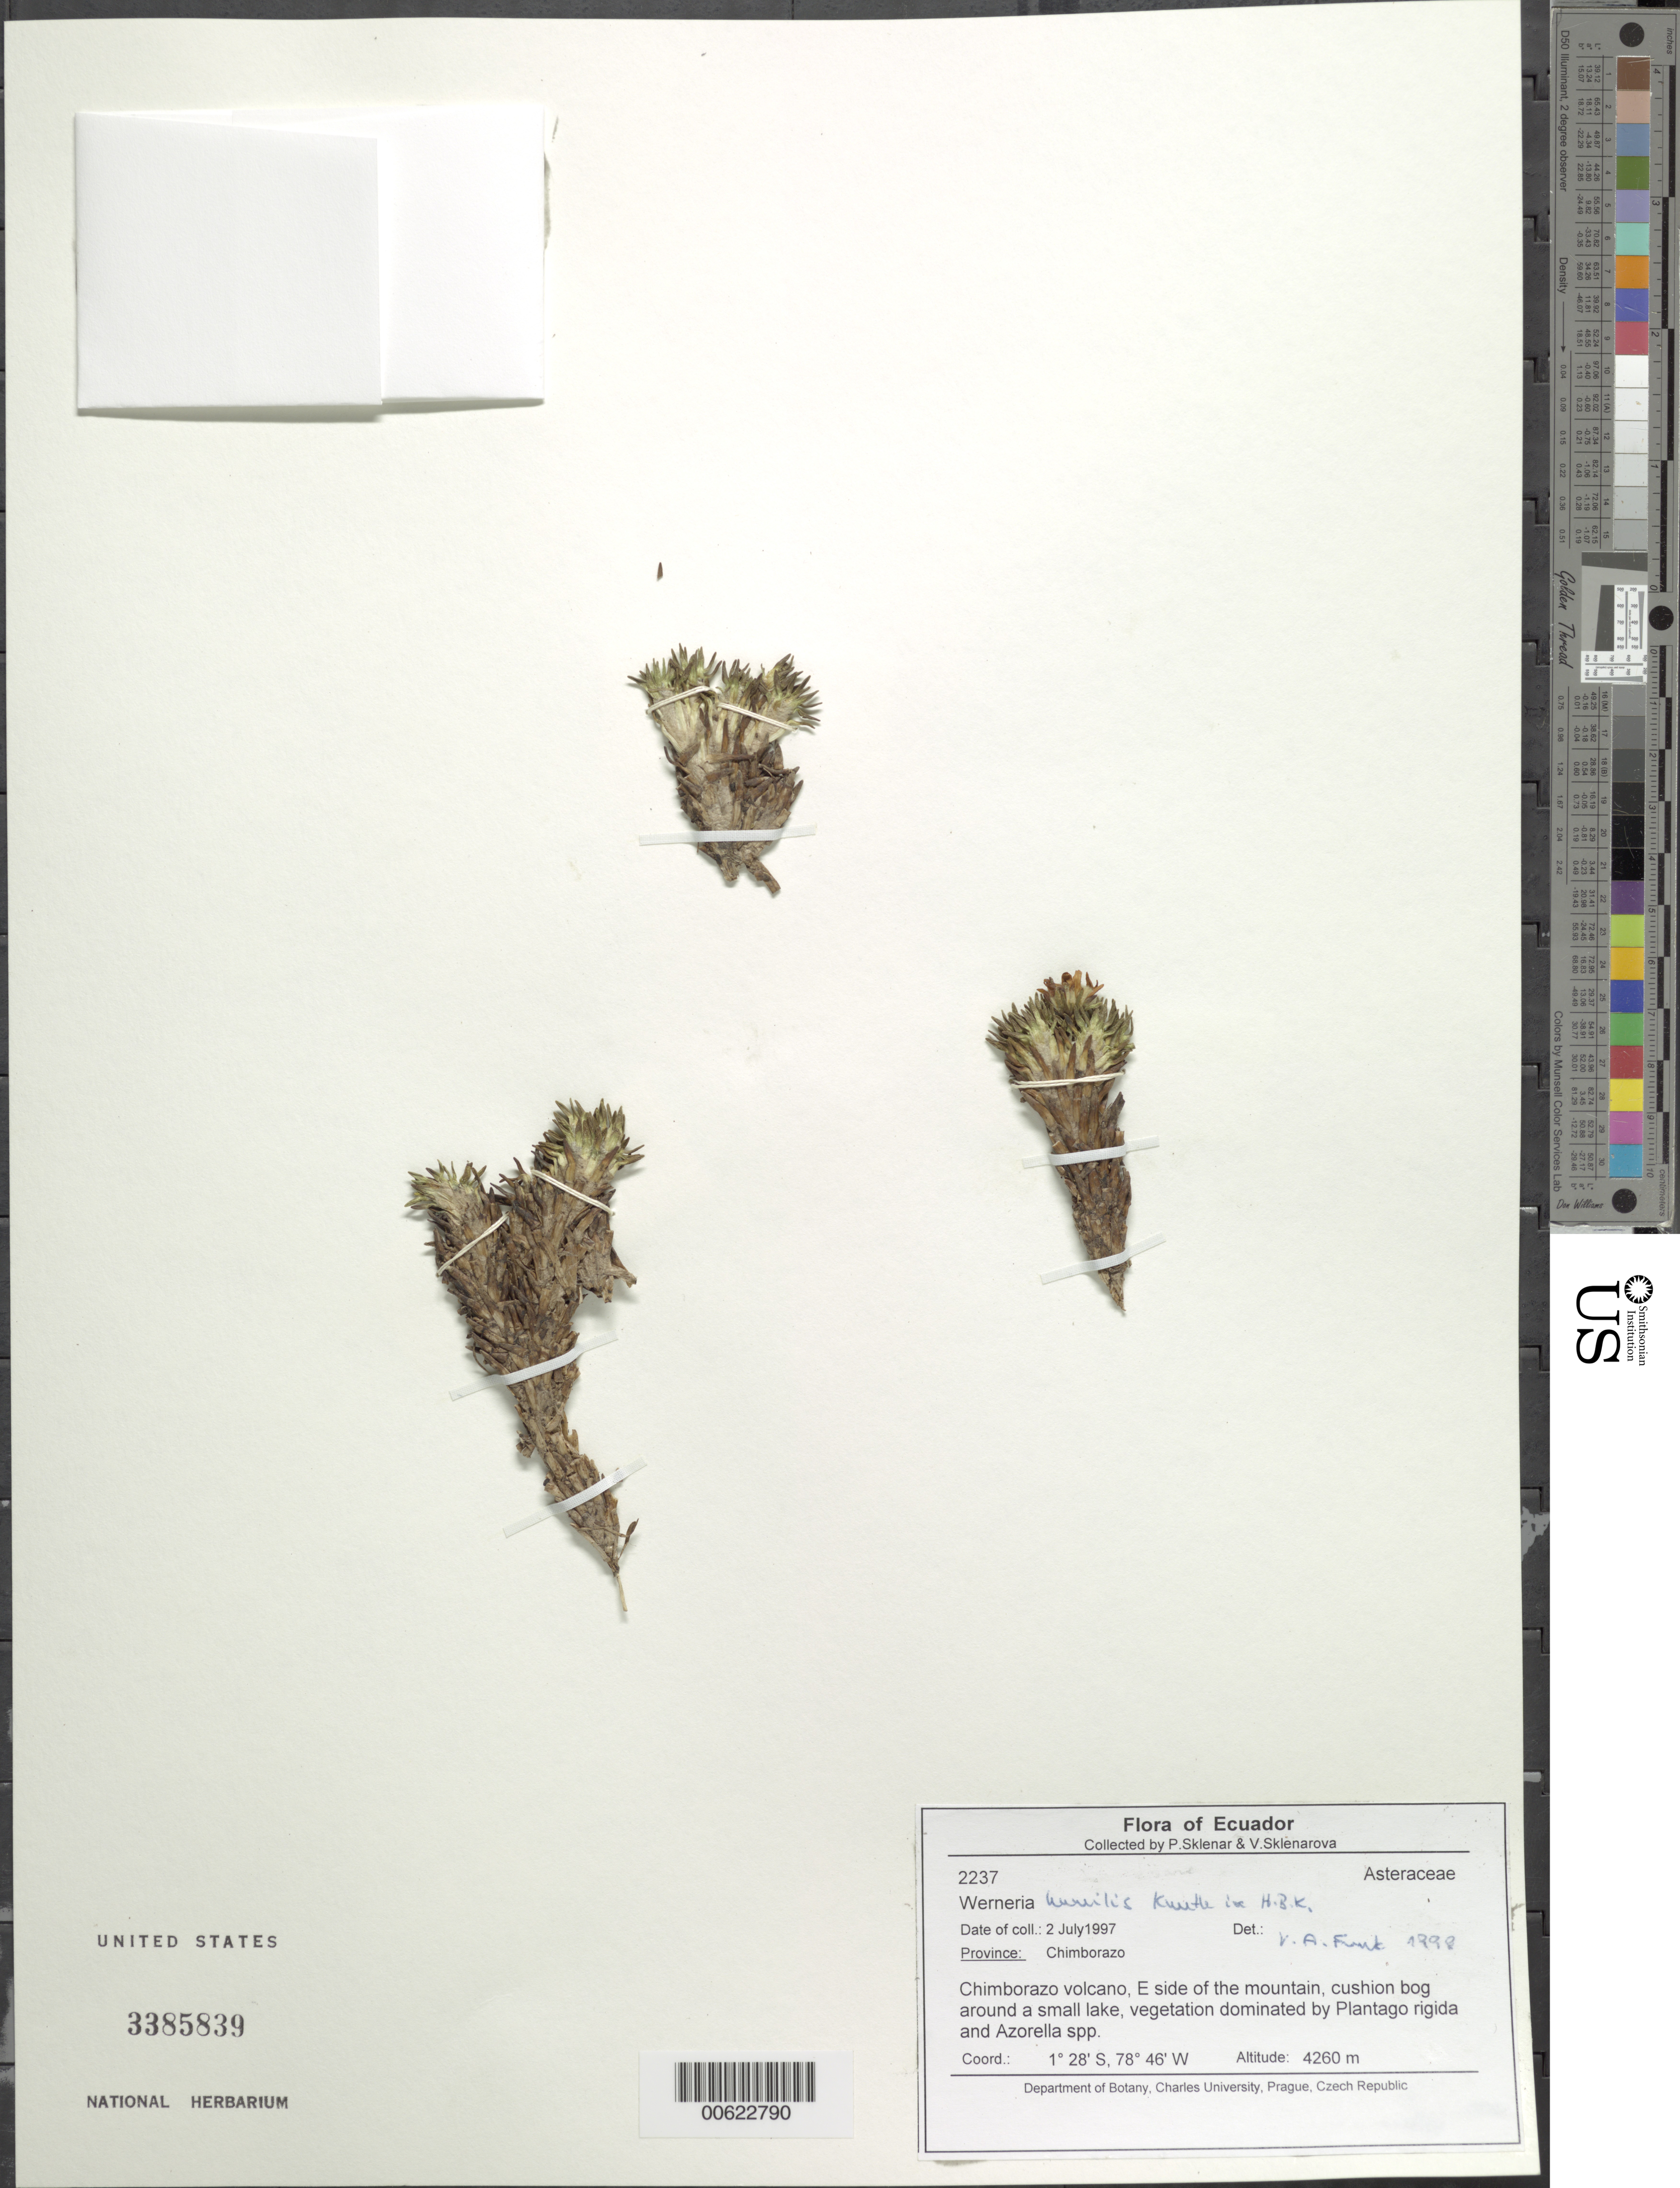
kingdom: Plantae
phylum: Tracheophyta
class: Magnoliopsida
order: Asterales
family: Asteraceae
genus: Xenophyllum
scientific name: Xenophyllum humile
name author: (Kunth) V.A. Funk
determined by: Funk, Vicki A., (BOT), Smithsonian Institution - National Museum of Natural History (UNITED STATES)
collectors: P. Sklenár & V. Sklenárová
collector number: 2237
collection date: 1997-07-02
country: Ecuador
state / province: Chimborazo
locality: Chimborazo volcano, E side of the mountain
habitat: cushion bog around the small lake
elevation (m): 4260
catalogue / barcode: US 3385839